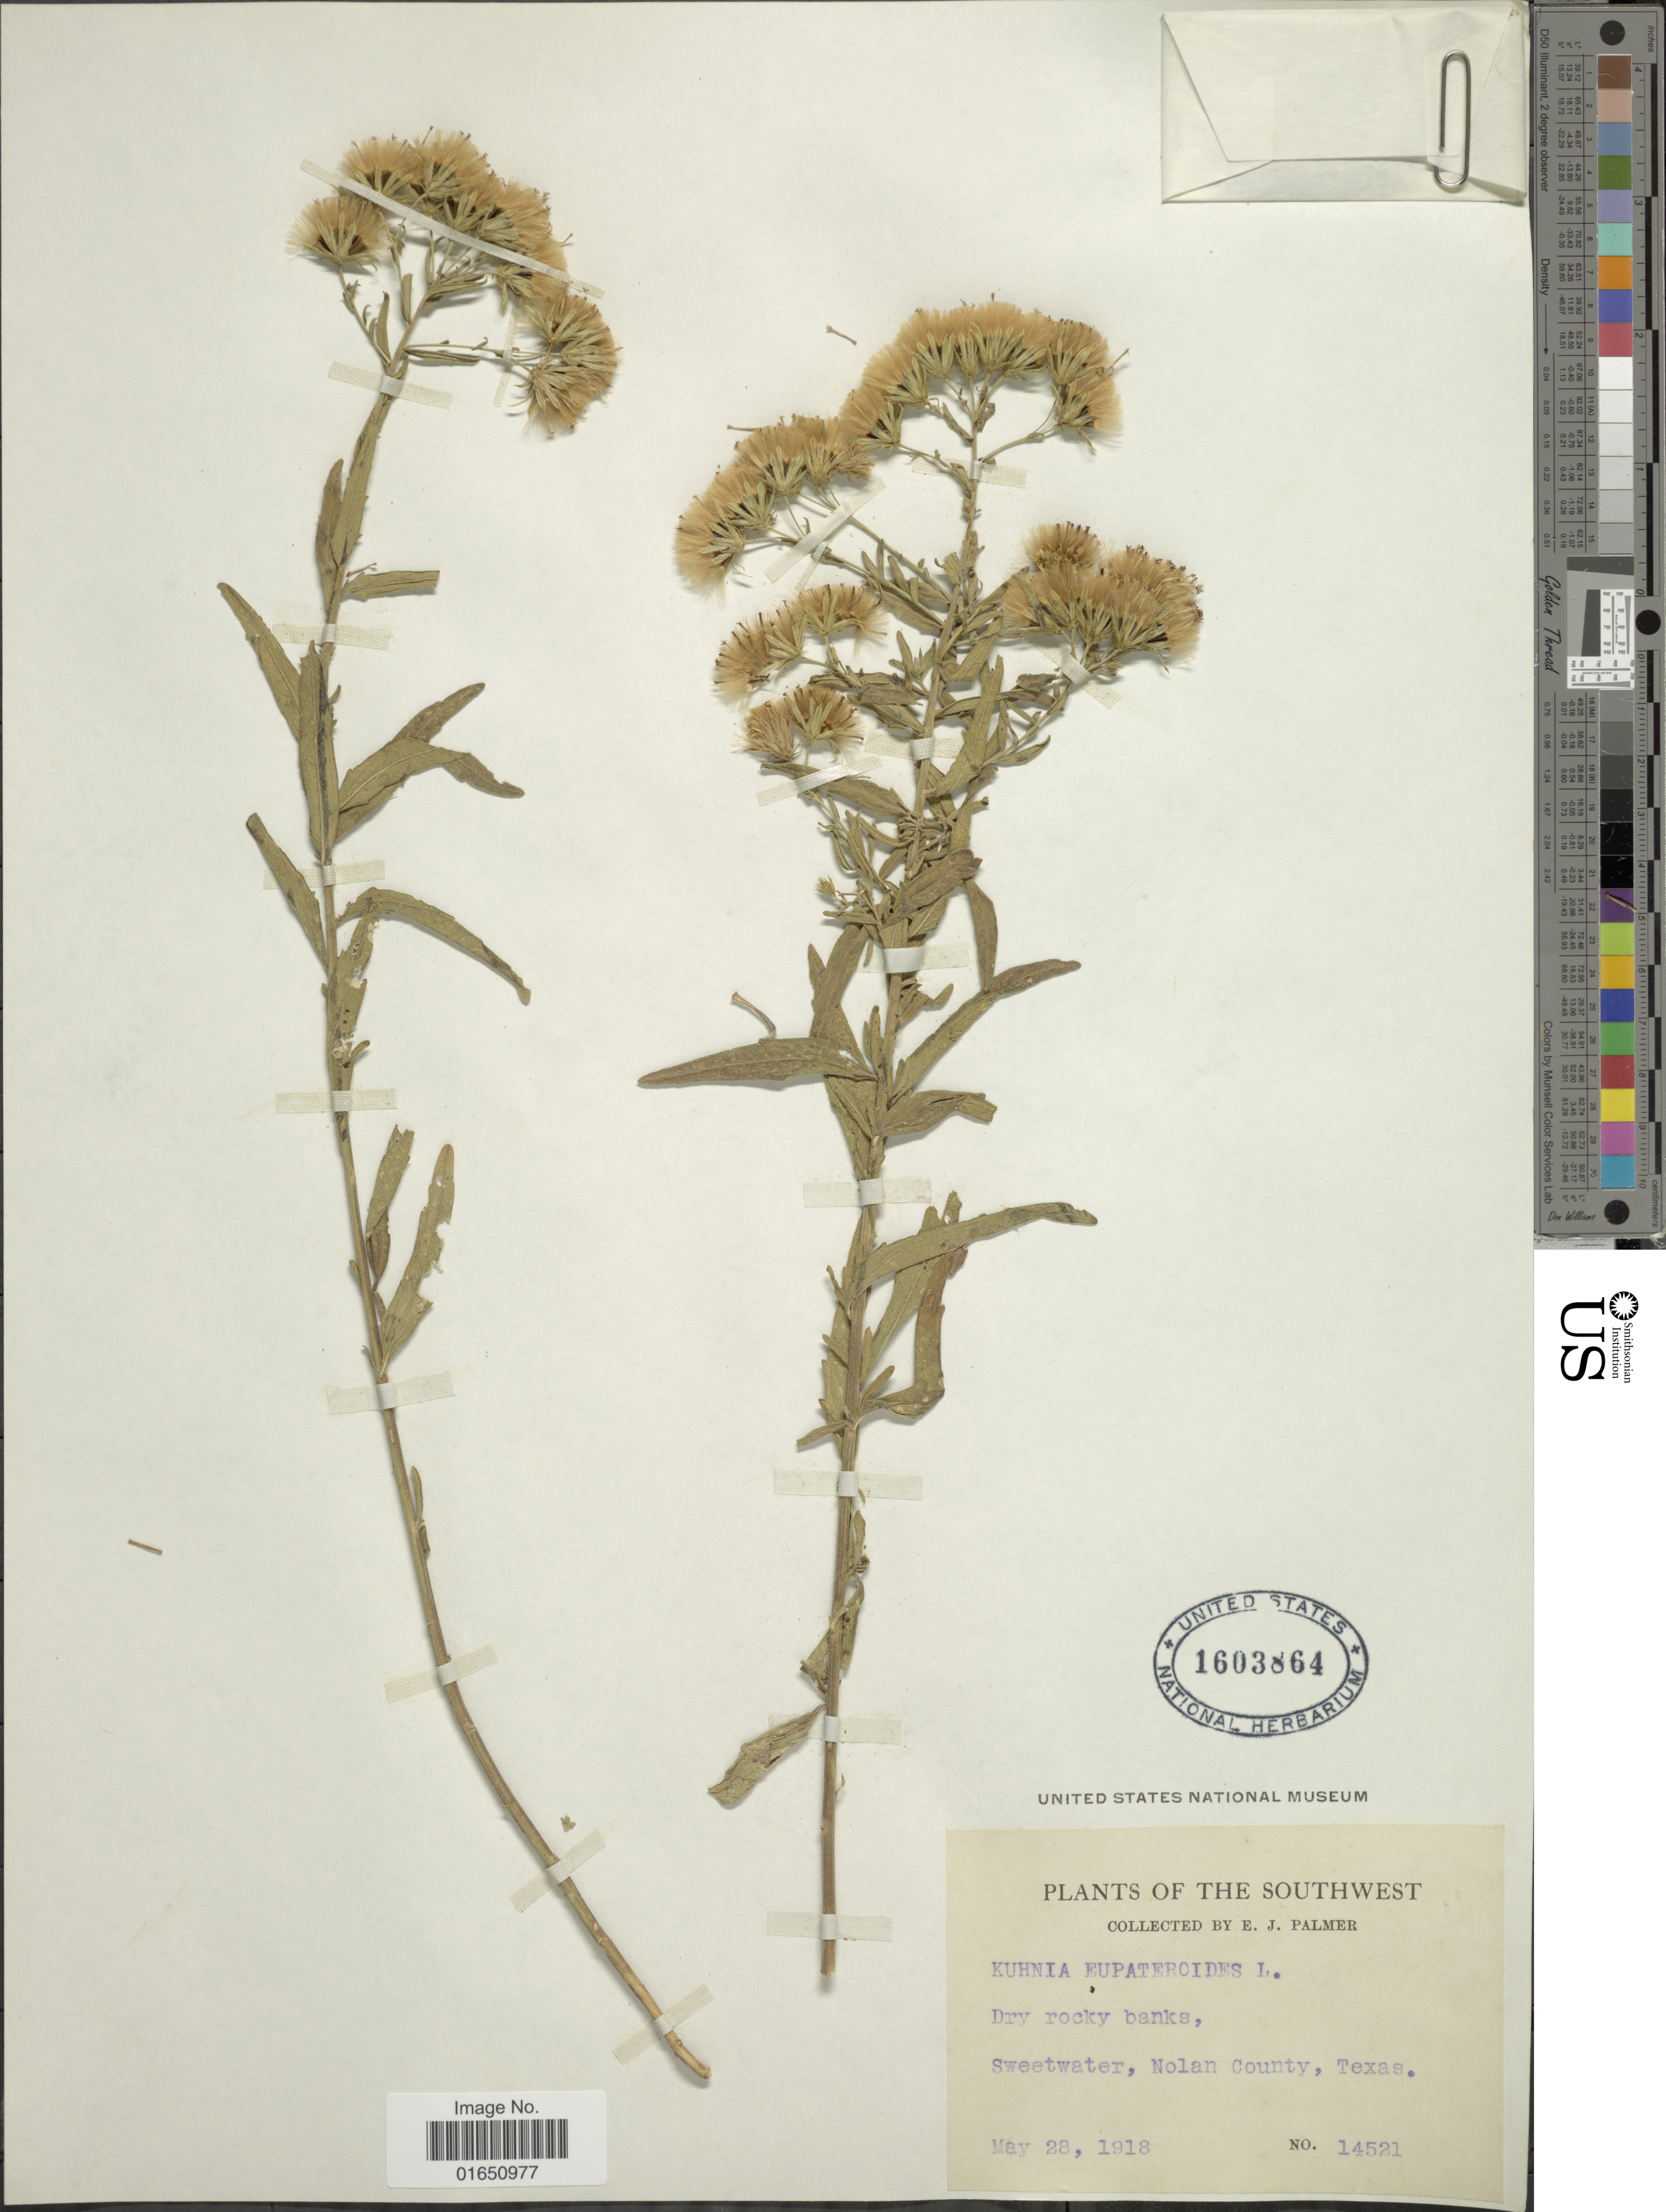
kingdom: Plantae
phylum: Tracheophyta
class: Magnoliopsida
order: Asterales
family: Asteraceae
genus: Brickellia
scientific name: Brickellia eupatorioides var. corymbulosa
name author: (Torr. & A. Gray) Shinners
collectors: E. J. Palmer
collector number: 14521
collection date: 1918-05-28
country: United States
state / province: Texas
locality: The Southwest, Sweetwater, Nolan County, Texas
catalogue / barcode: US 1603864